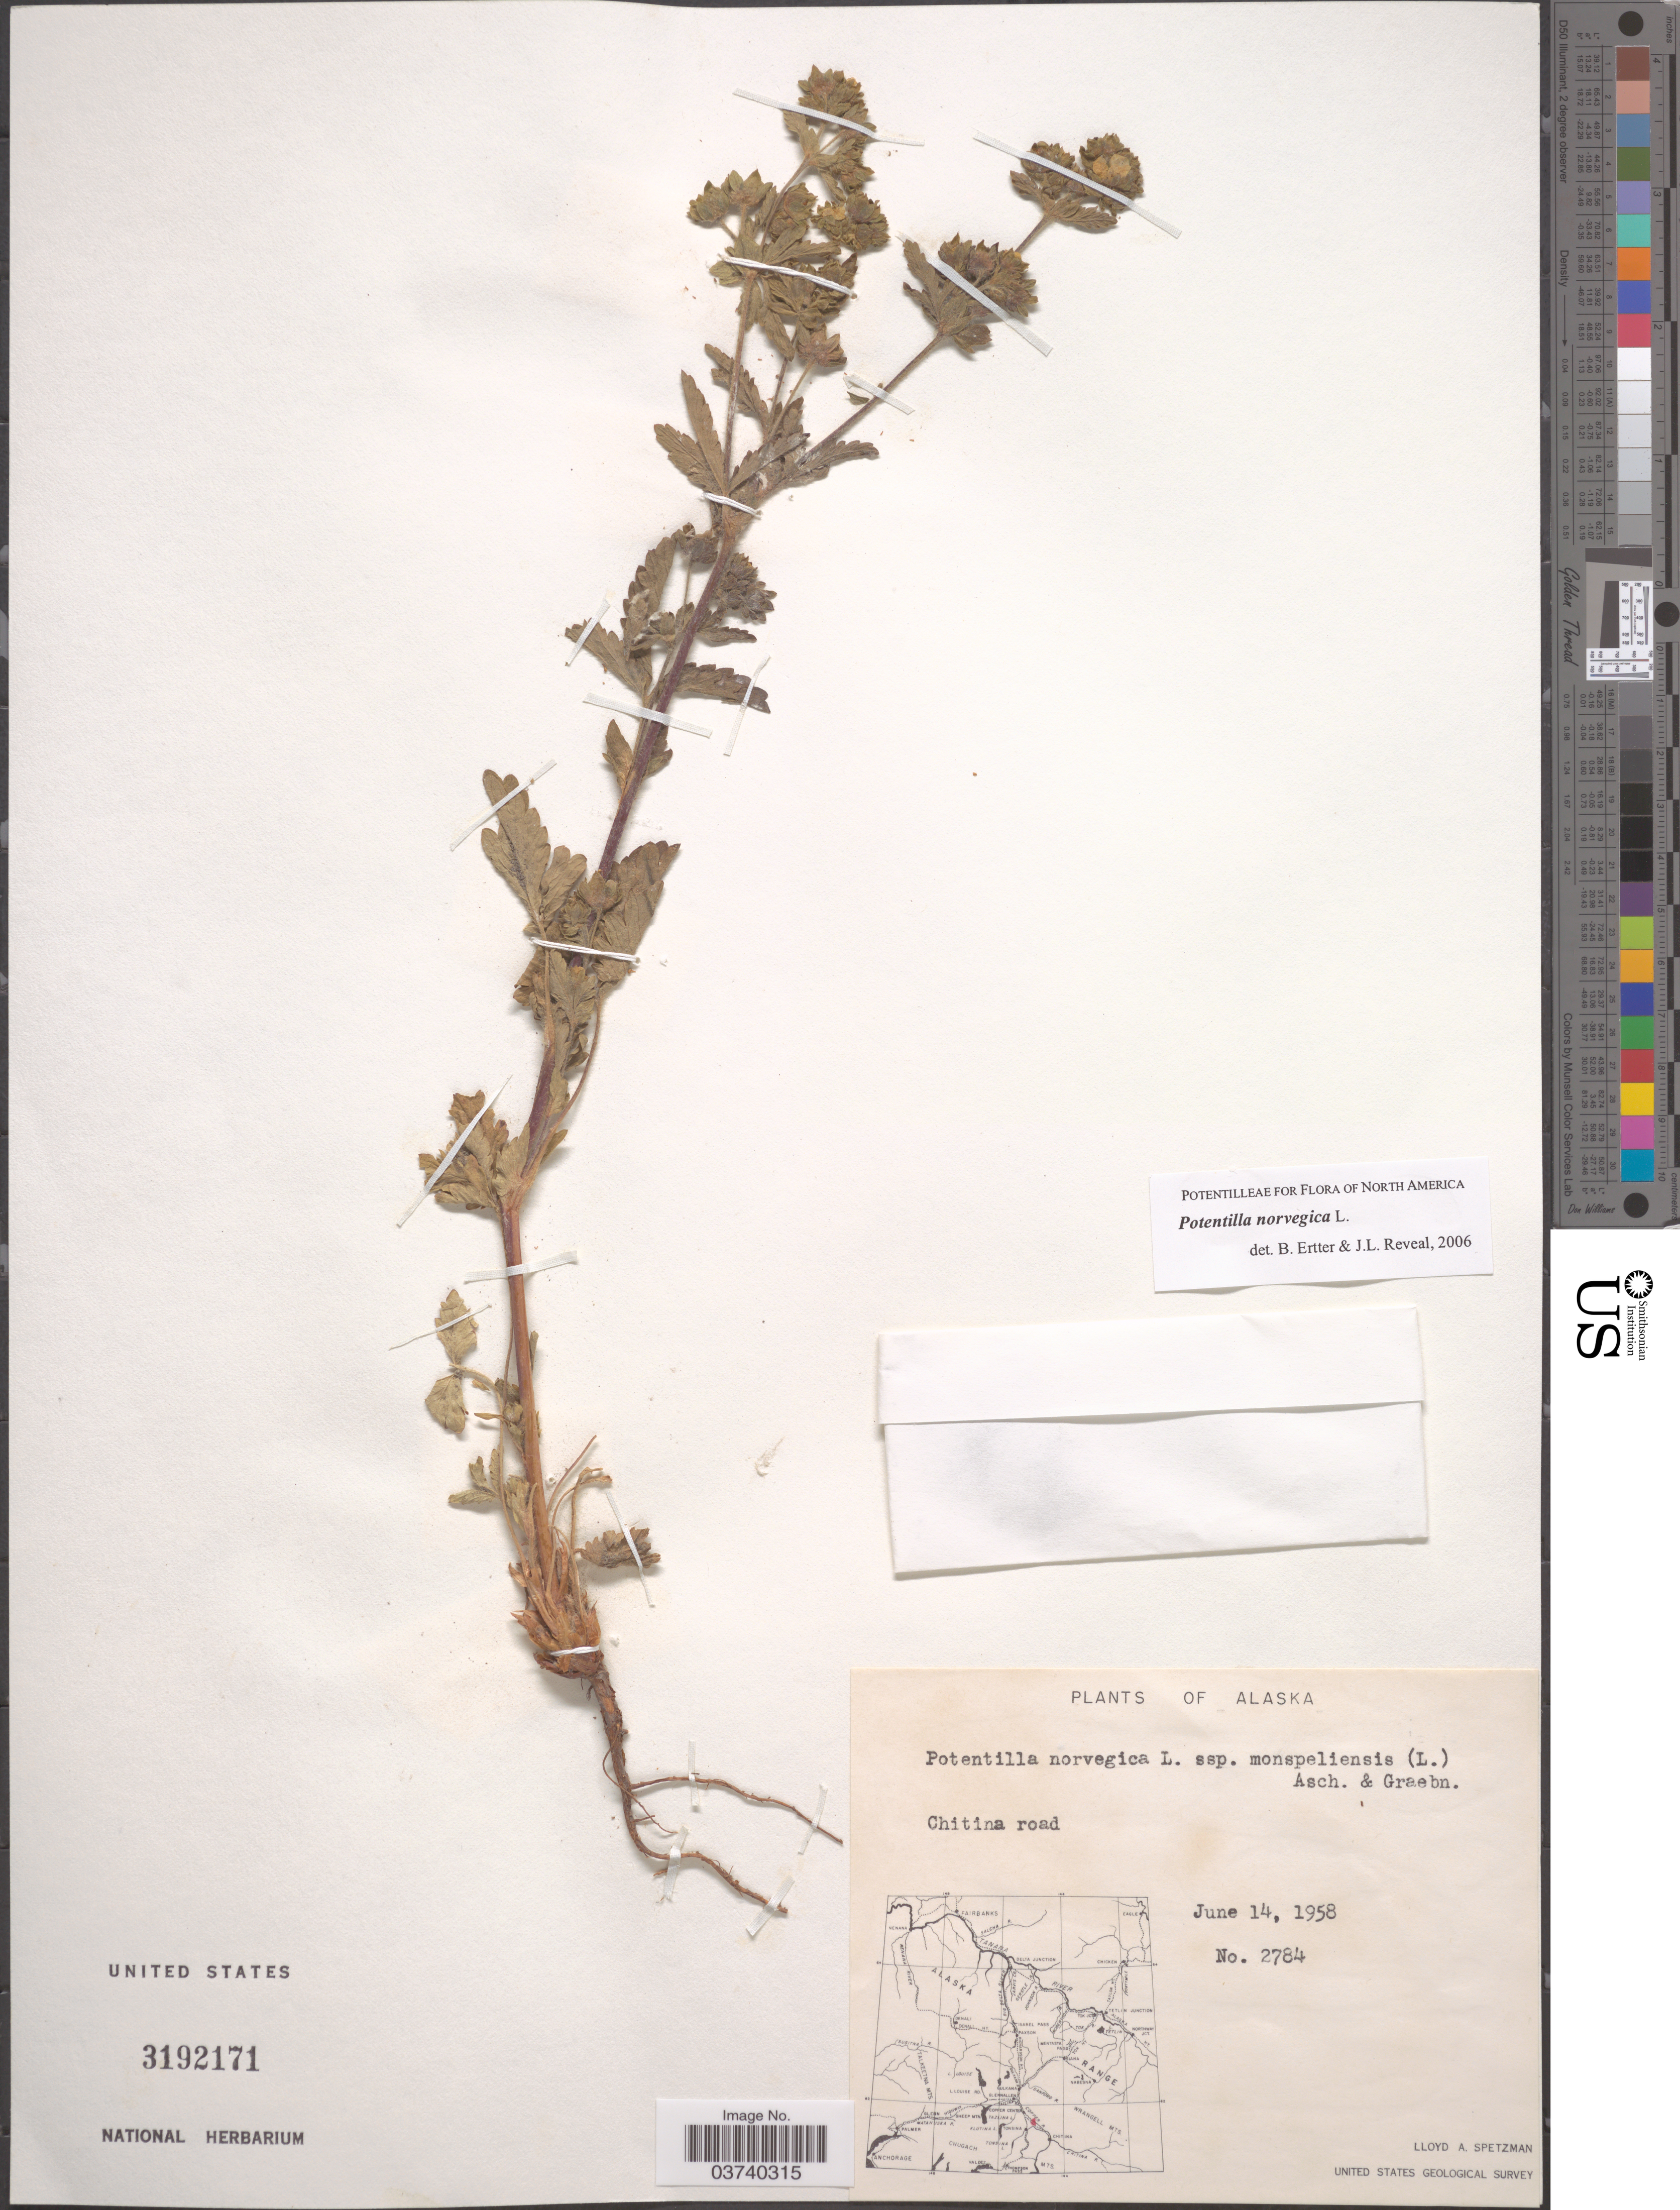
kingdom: Plantae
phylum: Tracheophyta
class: Magnoliopsida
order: Rosales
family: Rosaceae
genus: Potentilla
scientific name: Potentilla norvegica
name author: L.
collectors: L. Spetzman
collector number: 2784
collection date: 1958-06-14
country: United States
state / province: Alaska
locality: Chitina road.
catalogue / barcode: US 3192171